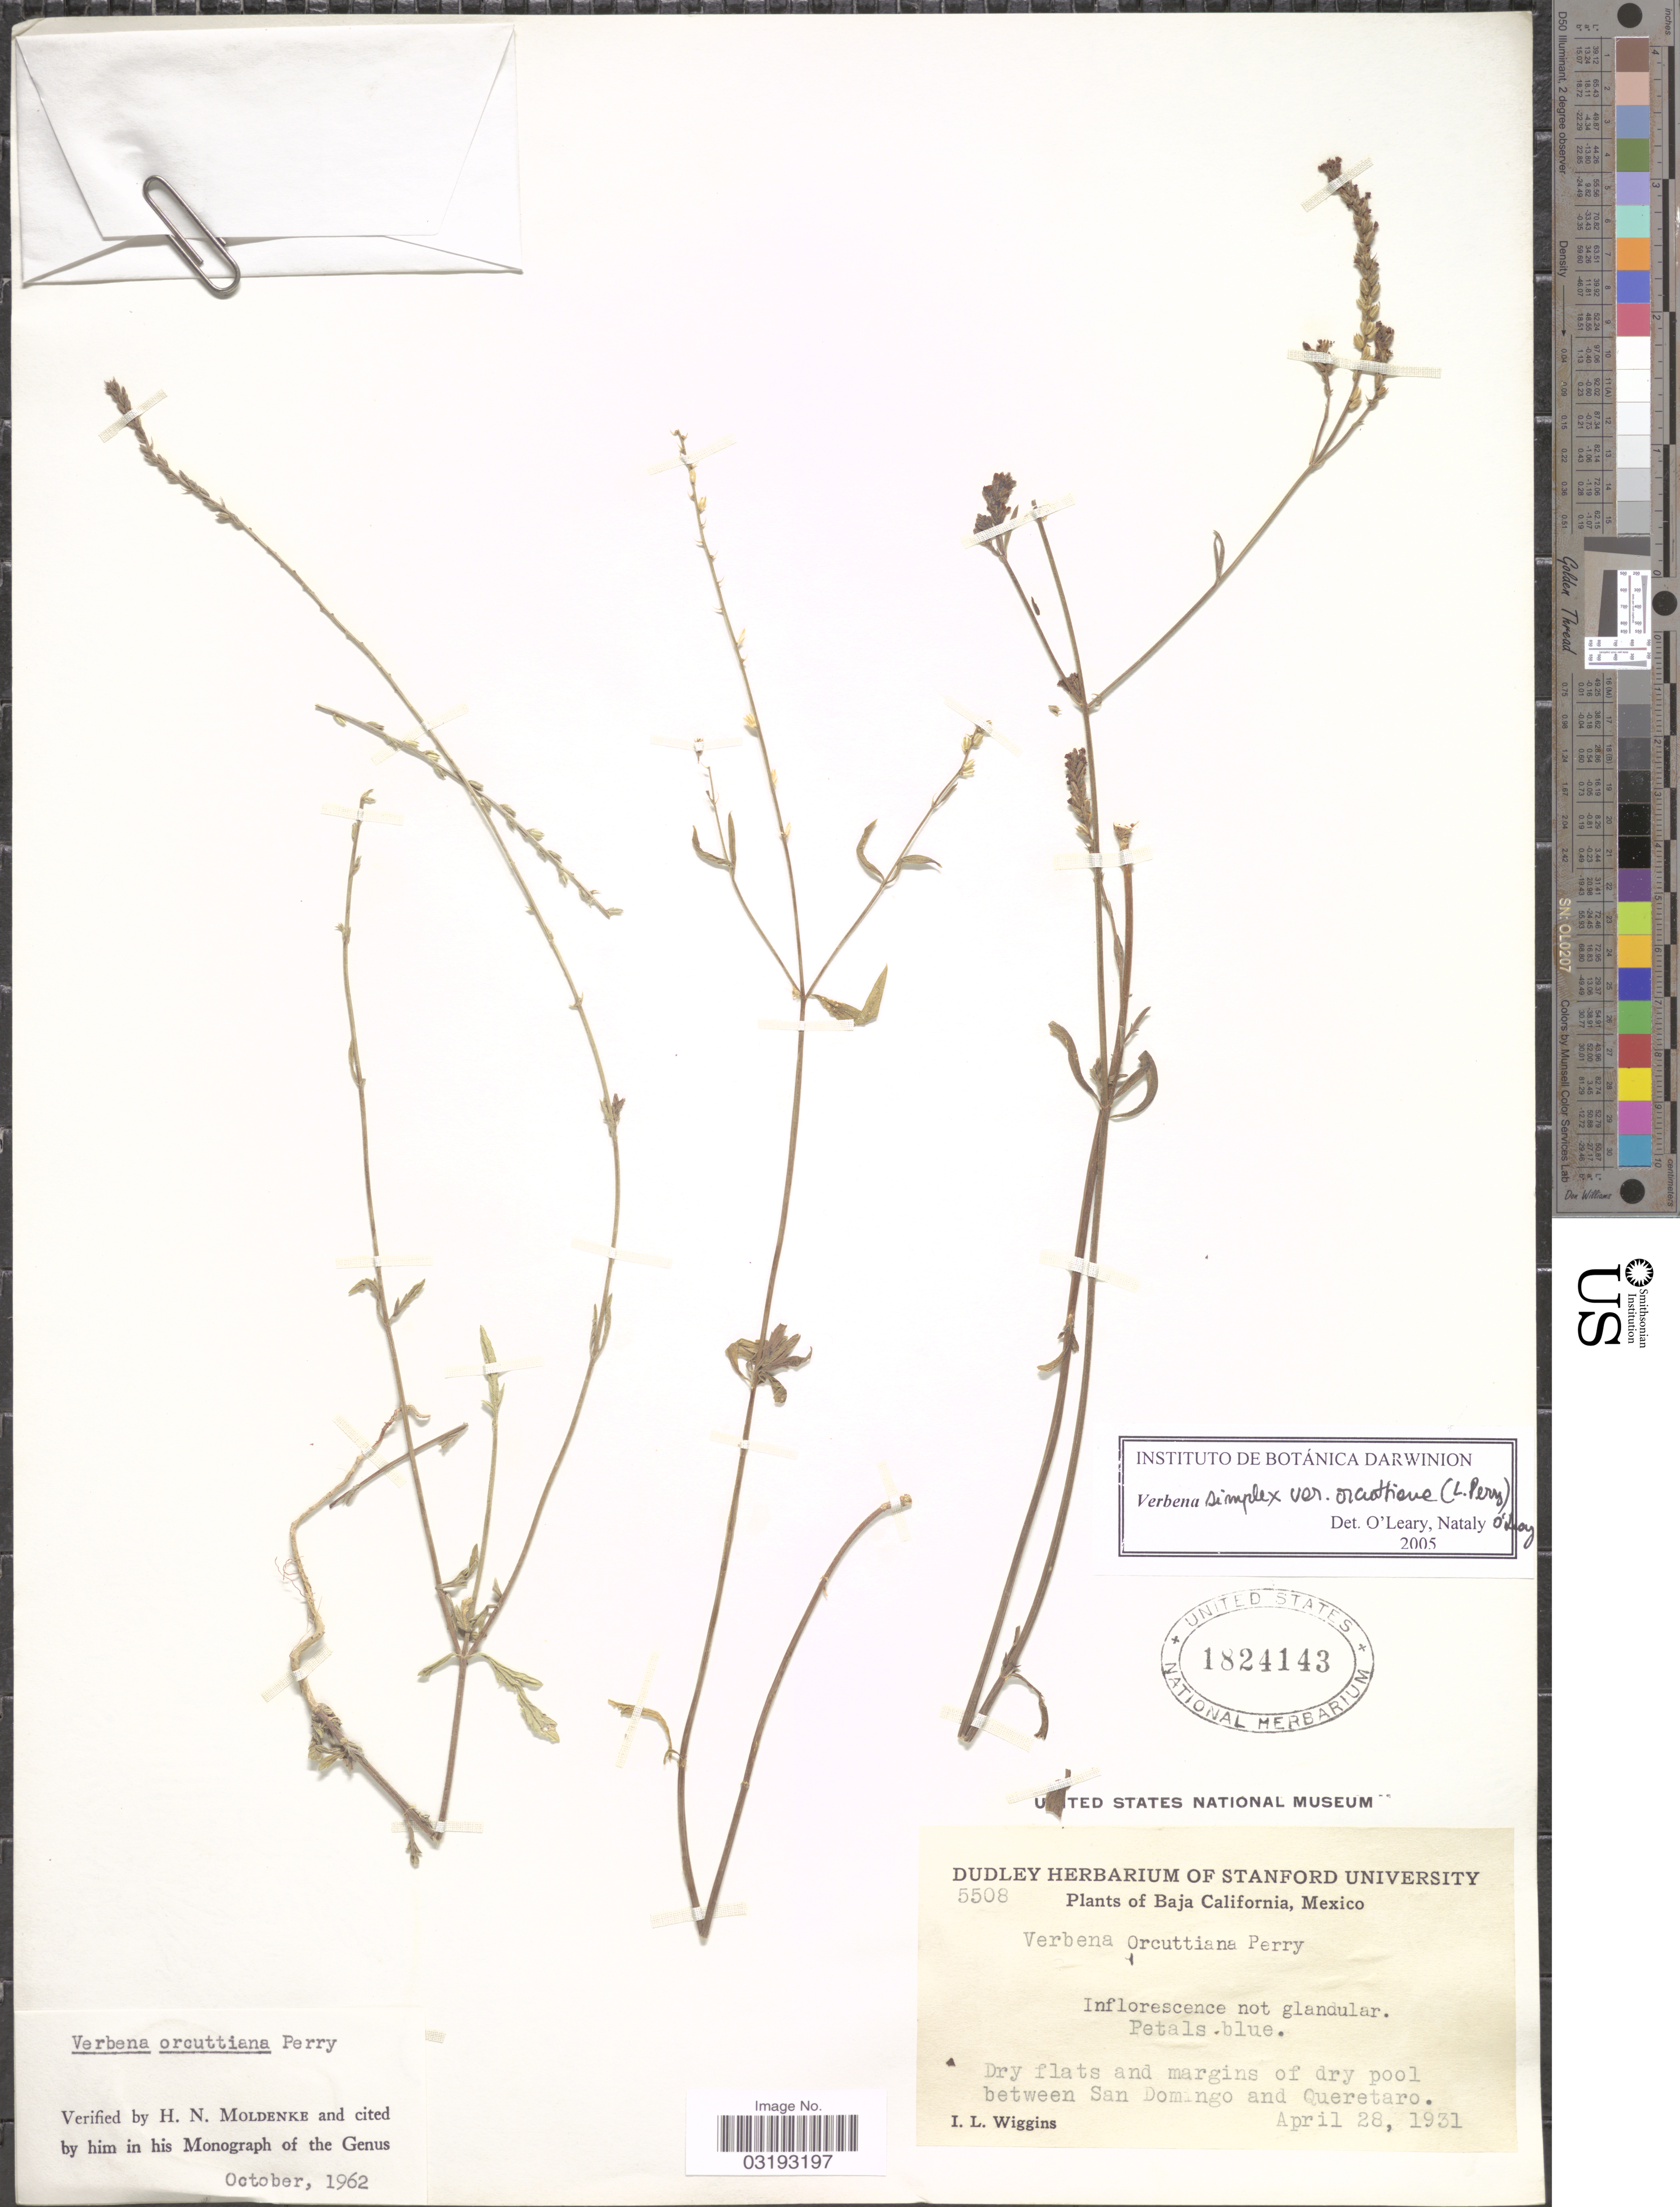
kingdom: Plantae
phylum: Tracheophyta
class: Magnoliopsida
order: Lamiales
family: Verbenaceae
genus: Verbena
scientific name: Verbena simplex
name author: F. Lehm.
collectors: I. L. Wiggins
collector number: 5508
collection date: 1931-04-28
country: Mexico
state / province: Baja California Norte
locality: Between San Domingo and Queretaro.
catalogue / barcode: US 1824143